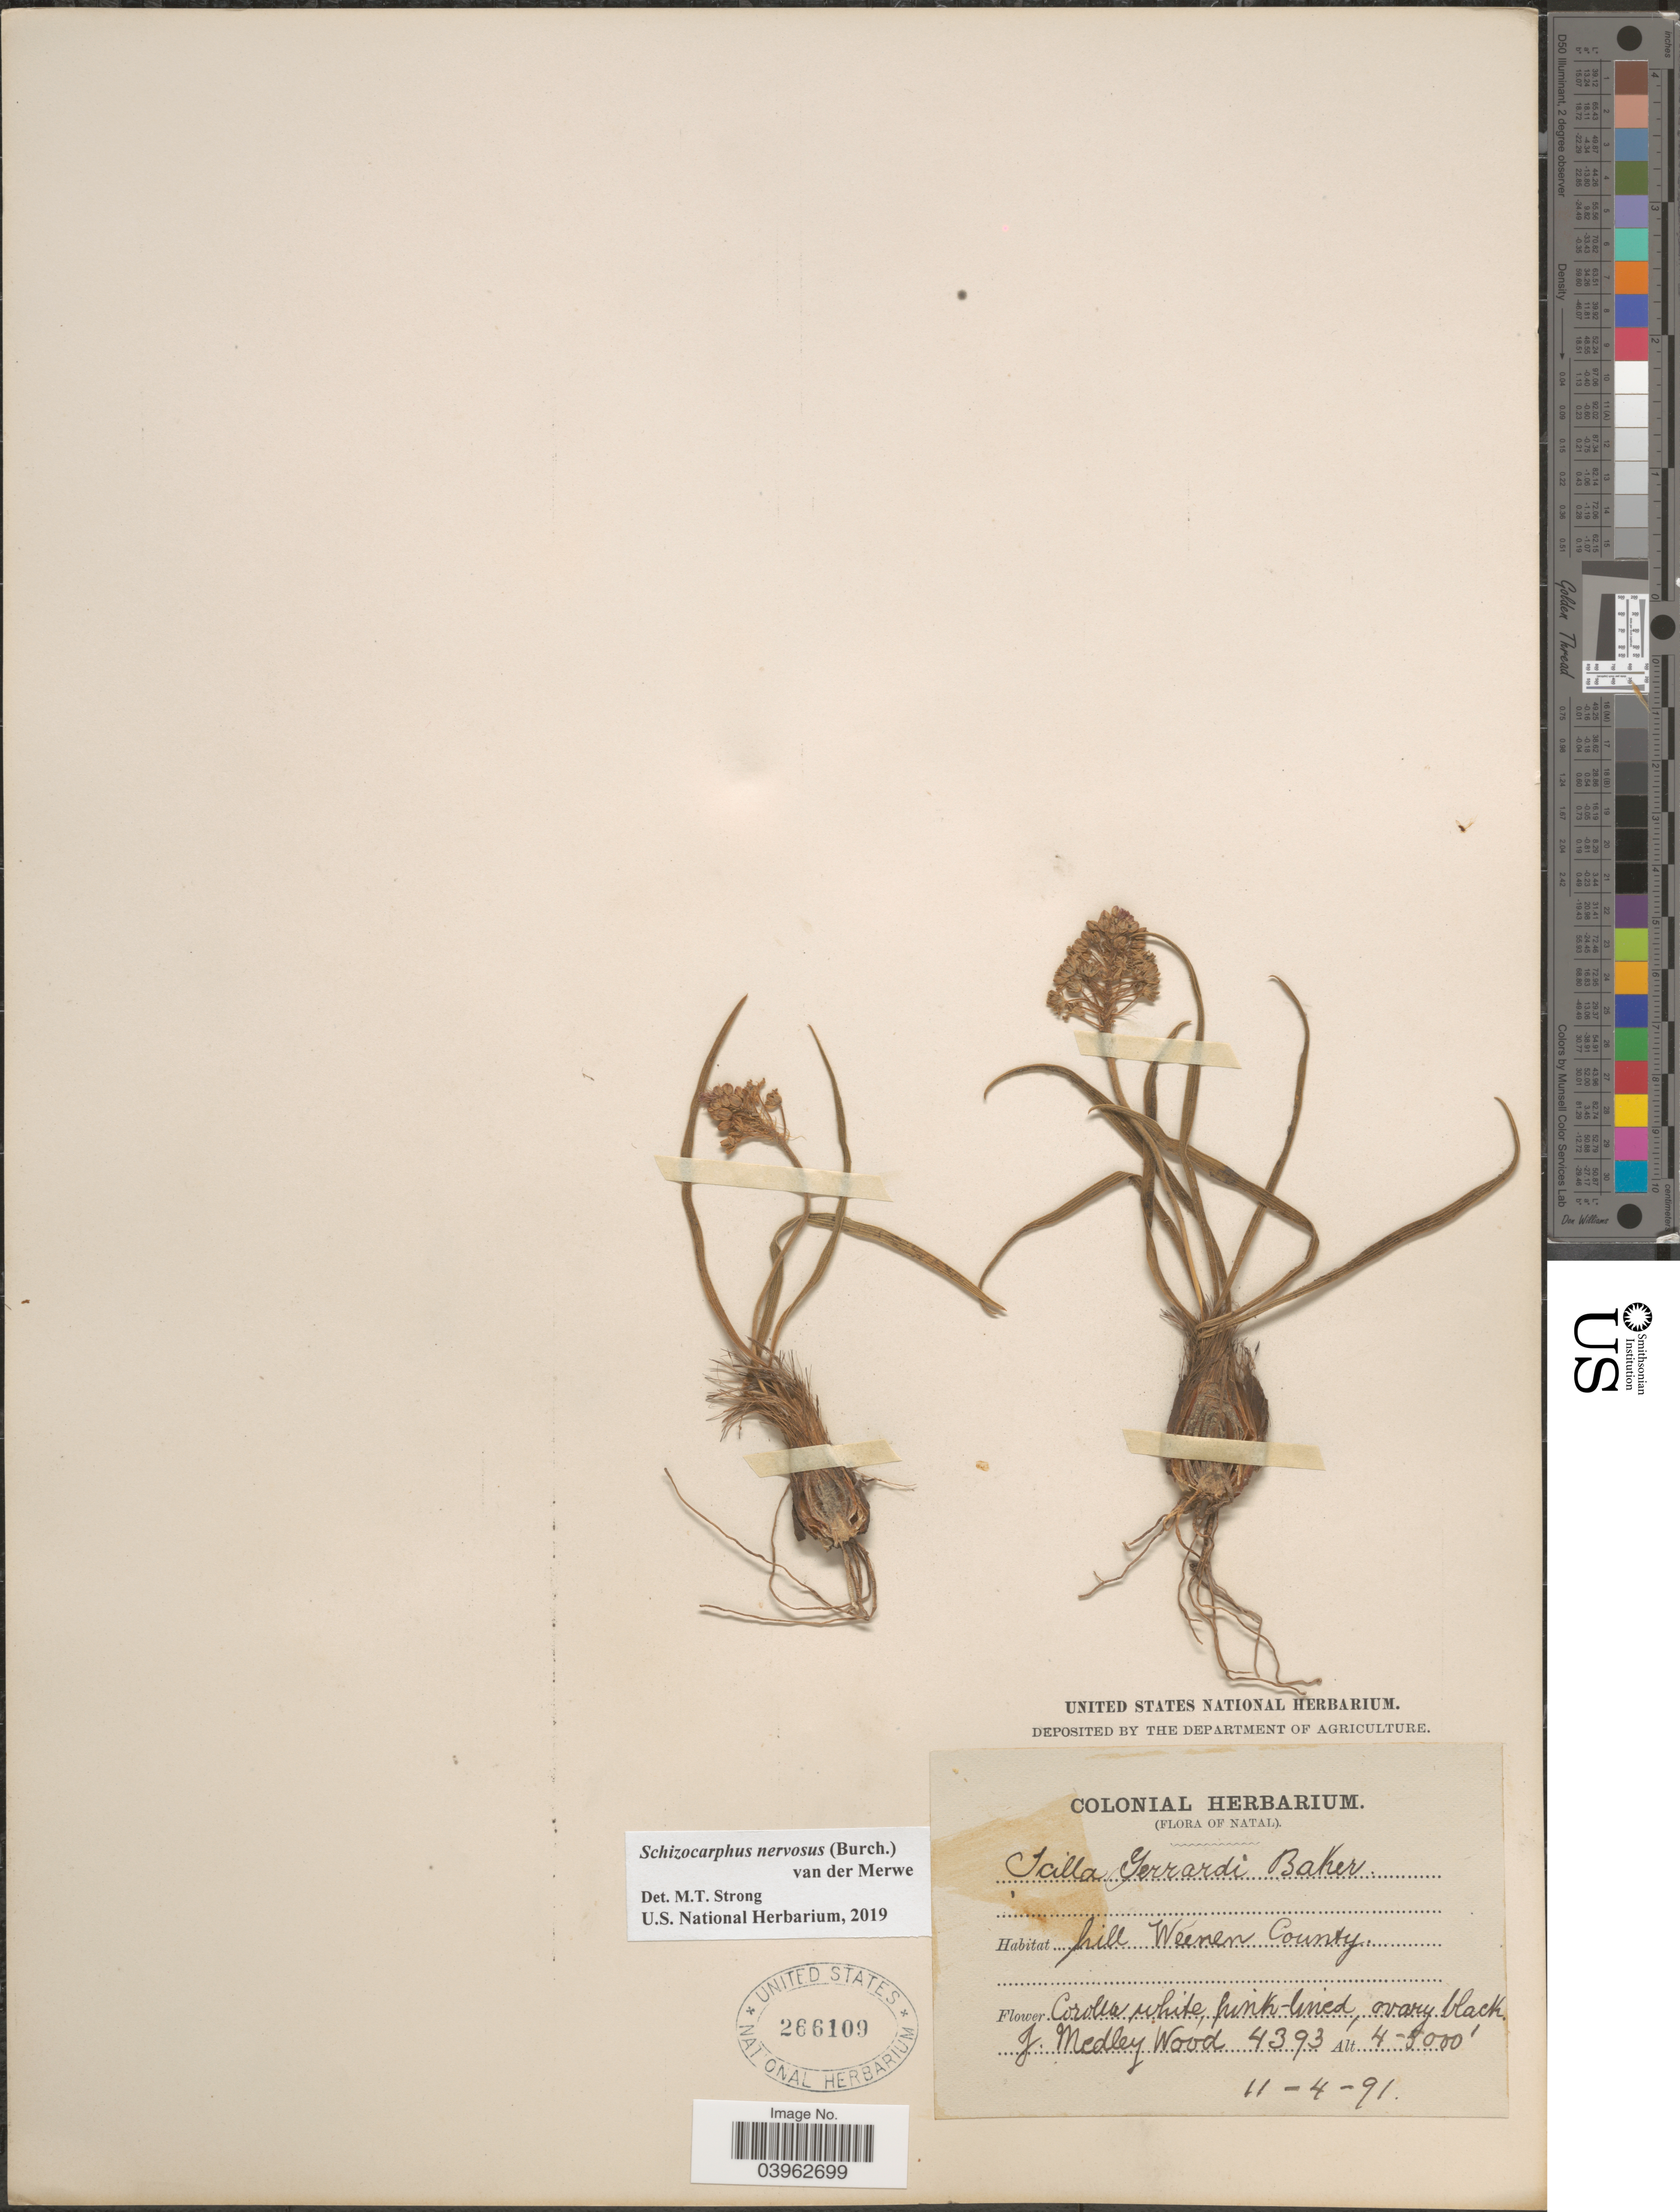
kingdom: Plantae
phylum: Tracheophyta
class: Liliopsida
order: Asparagales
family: Asparagaceae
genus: Schizocarphus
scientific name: Schizocarphus nervosus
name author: (Burch.) Van der Merwe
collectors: J. Medley Wood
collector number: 4393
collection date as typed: Transcribed d/m/y: 11/4/91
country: South Africa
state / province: KwaZulu-Natal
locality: Natal. Hill Weenen County.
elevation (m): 1219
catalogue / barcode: US 266109